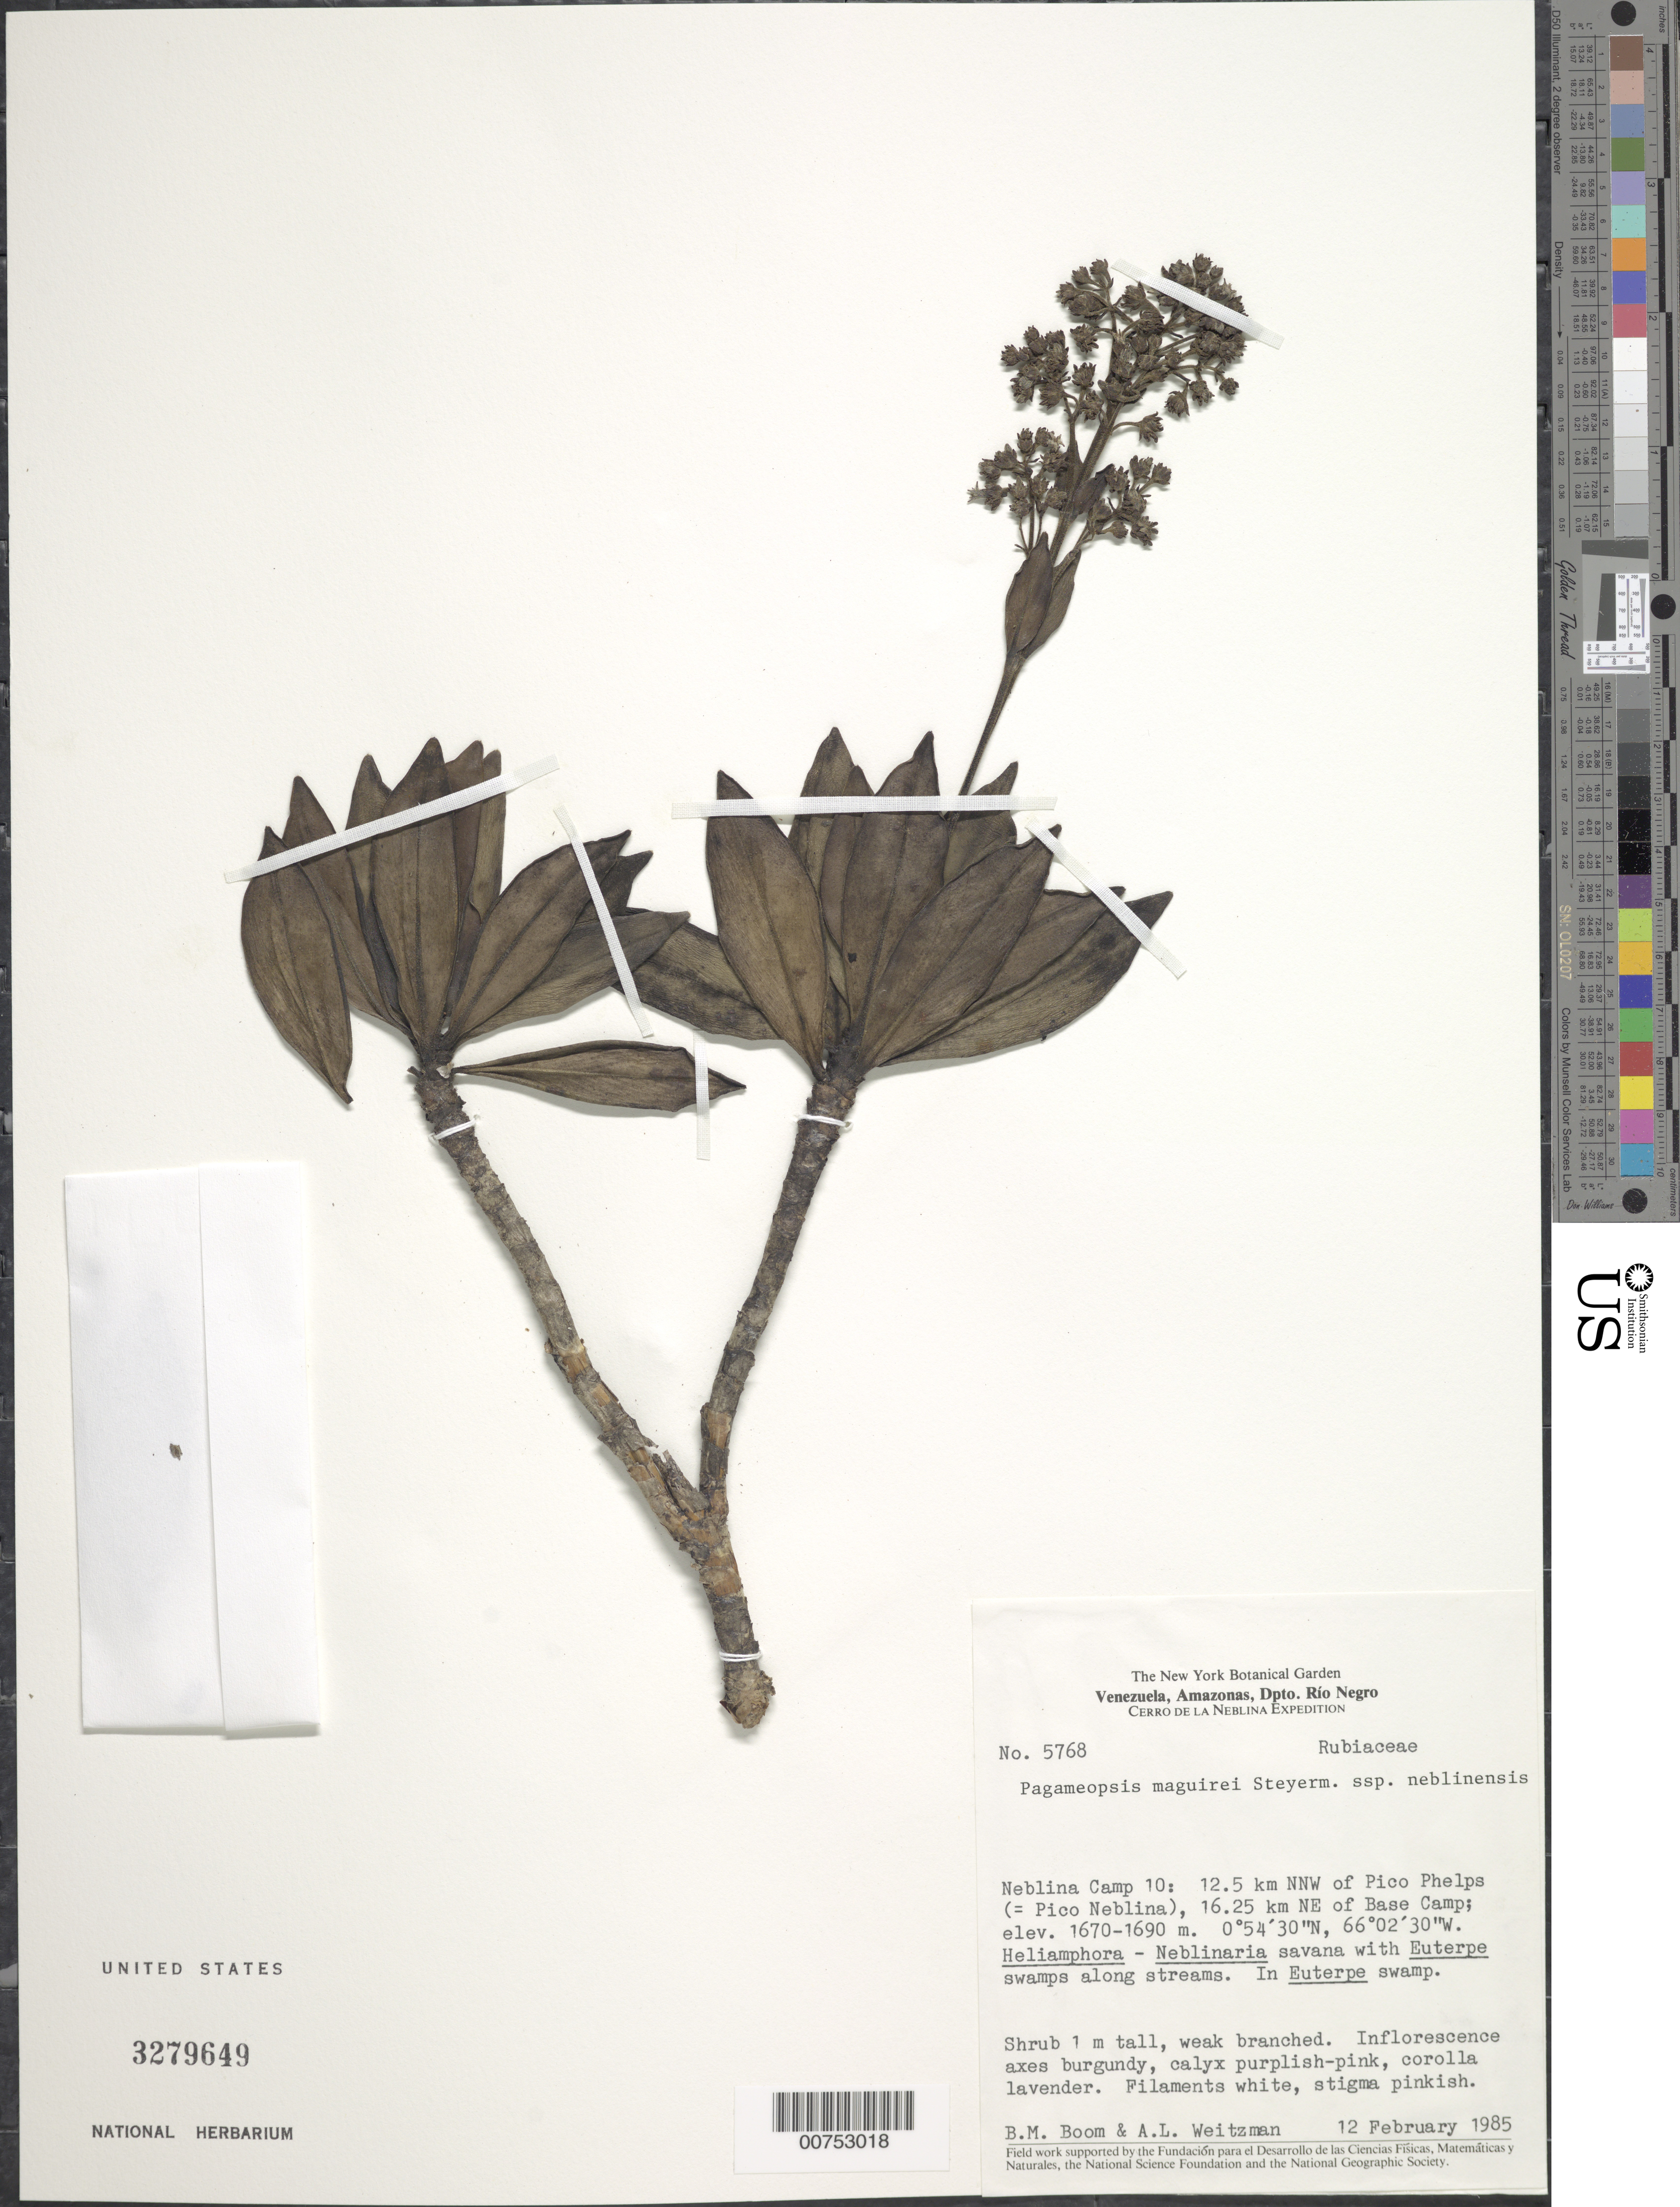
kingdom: Plantae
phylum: Tracheophyta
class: Magnoliopsida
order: Gentianales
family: Rubiaceae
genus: Pagameopsis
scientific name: Pagameopsis maguirei subsp. neblinensis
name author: Steyerm.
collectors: B. M. Boom, A. L. Weitzman & W. R. Buck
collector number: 5768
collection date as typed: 12-Feb-85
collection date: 1985-02-12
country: Venezuela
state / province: Amazonas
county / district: Río Negro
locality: Neblina Camp 10. 12.5 km NNW of Pico Phelps (=Pico Neblina),16.25 km NE of Base Camp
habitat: Euterpe swamp; Heliamphora-Neblinaria savanna with Euterpe swamps along streams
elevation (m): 1670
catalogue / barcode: US 3279649